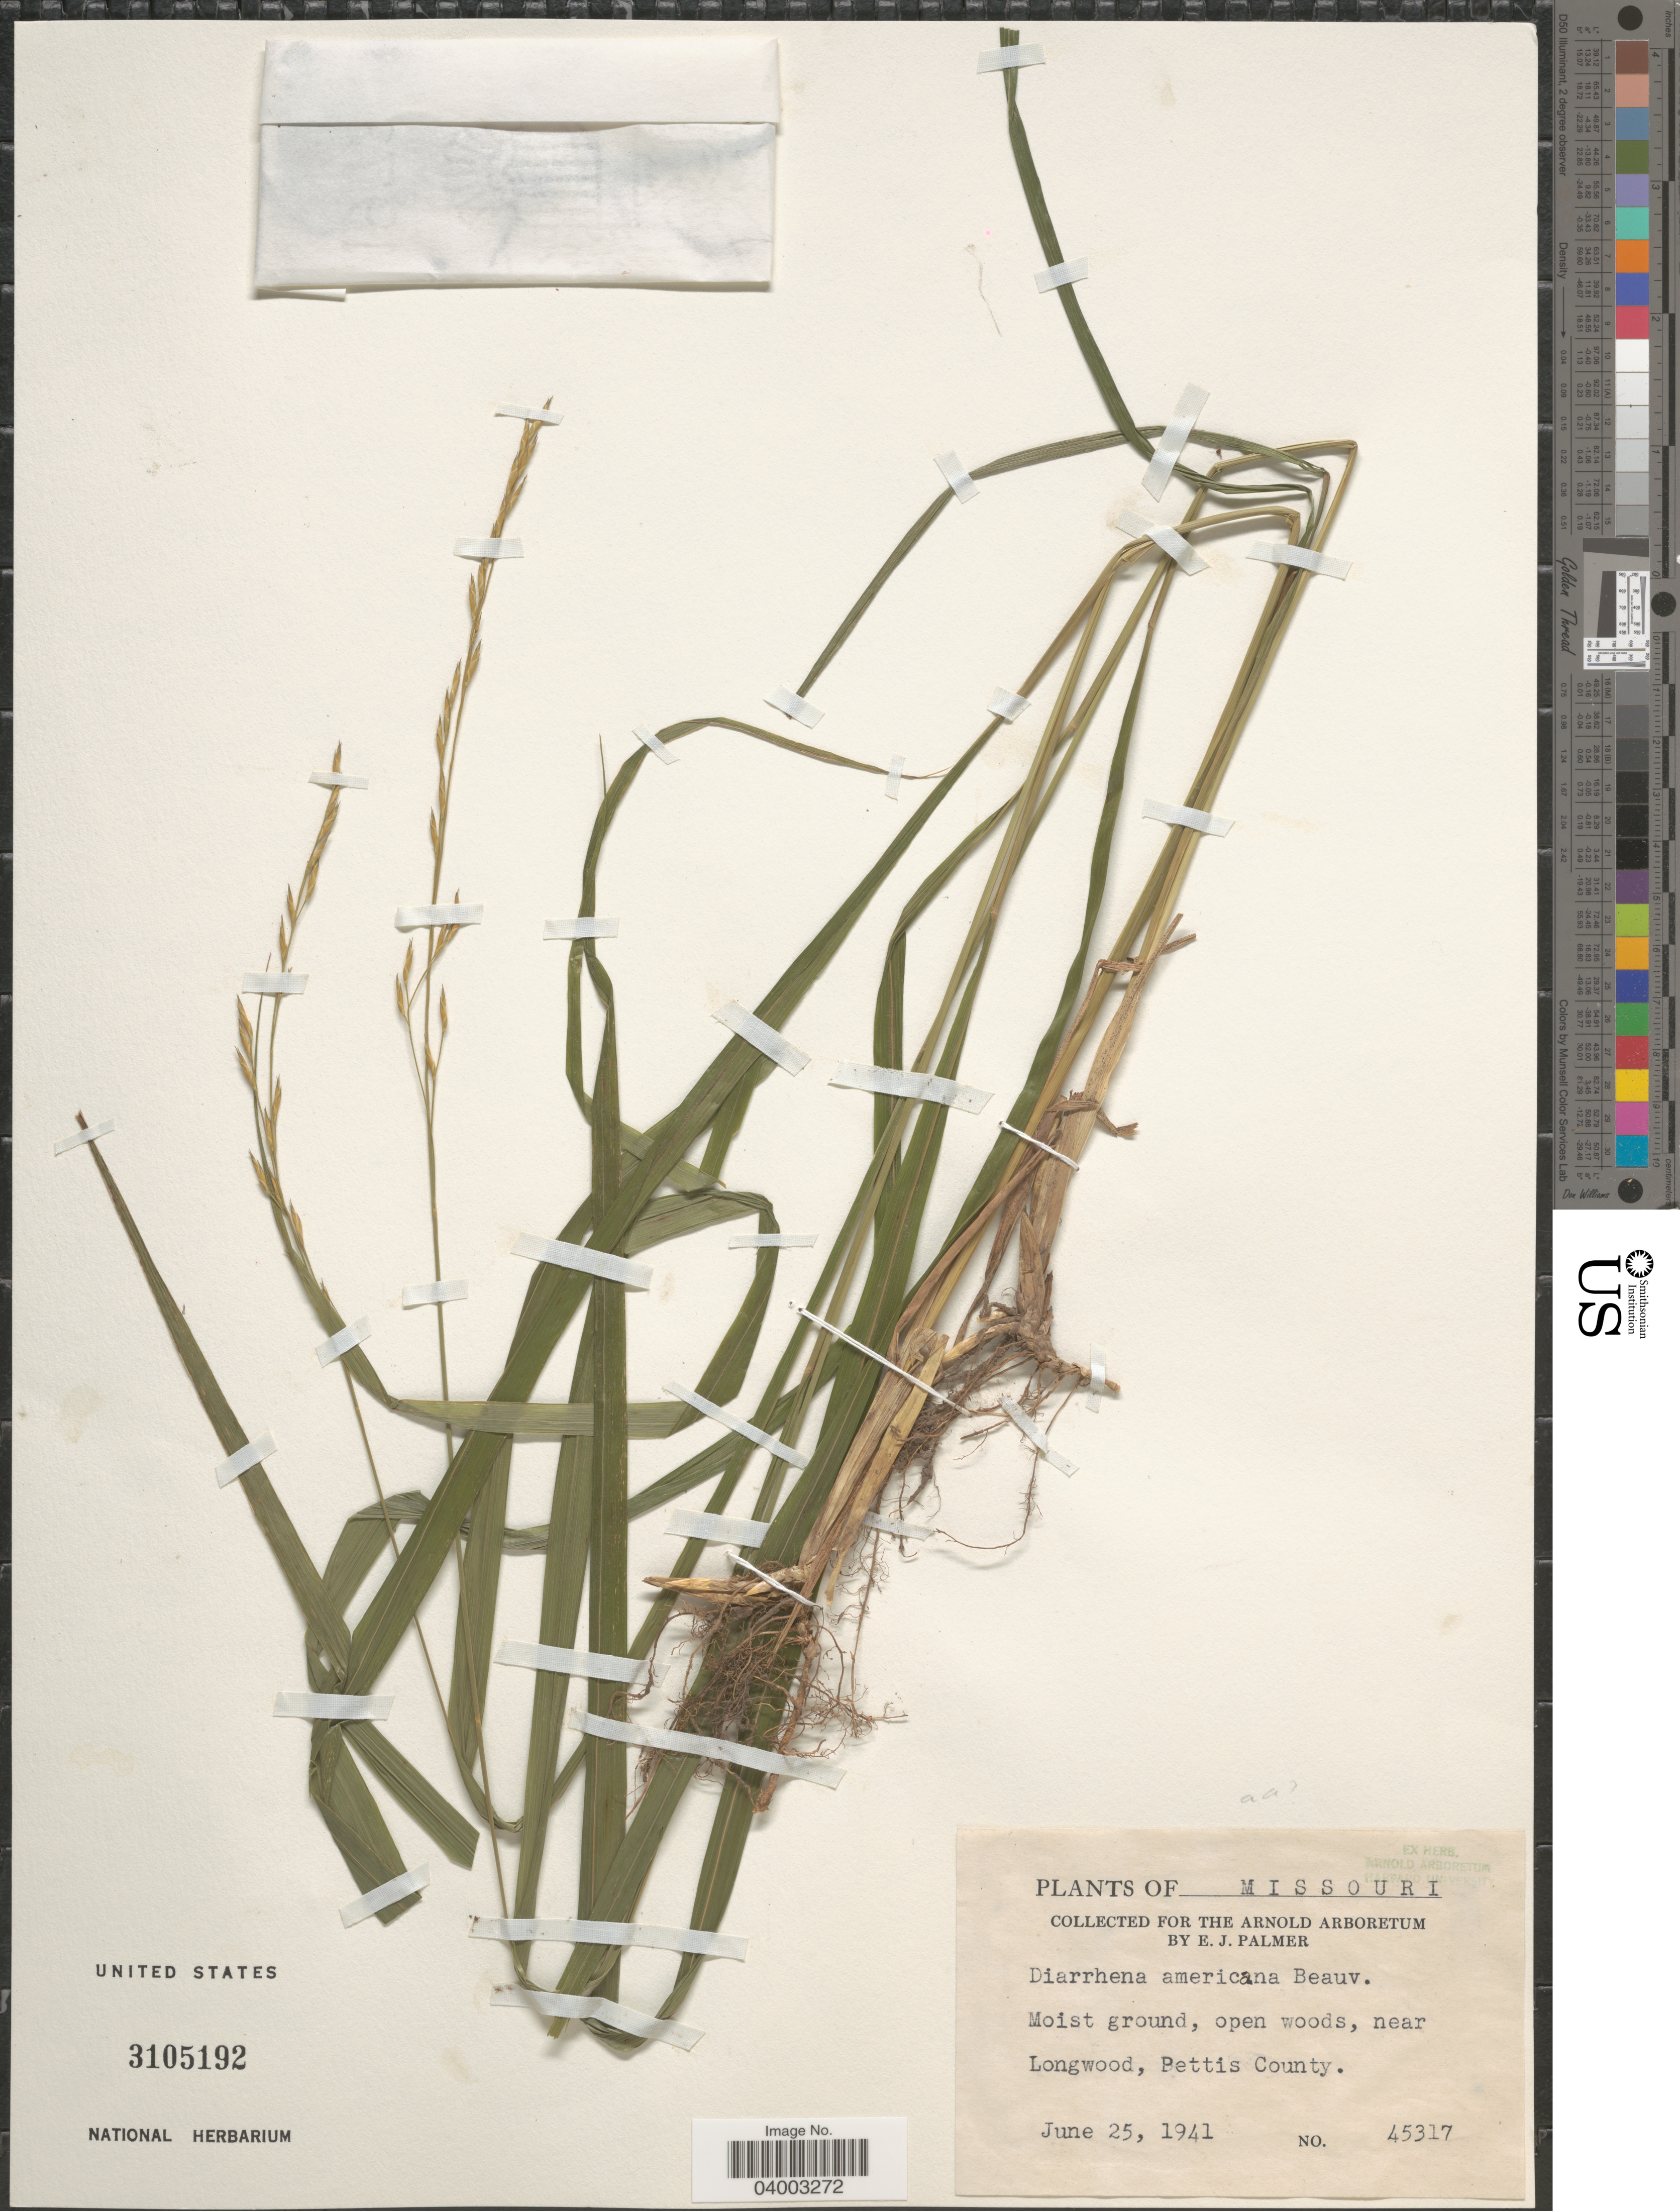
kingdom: Plantae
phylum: Tracheophyta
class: Liliopsida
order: Poales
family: Poaceae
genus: Diarrhena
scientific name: Diarrhena americana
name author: P. Beauv.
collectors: E. J. Palmer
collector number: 45317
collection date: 1941-06-25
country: United States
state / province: Missouri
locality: Near Longwood, Pettis County.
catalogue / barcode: US 3105192